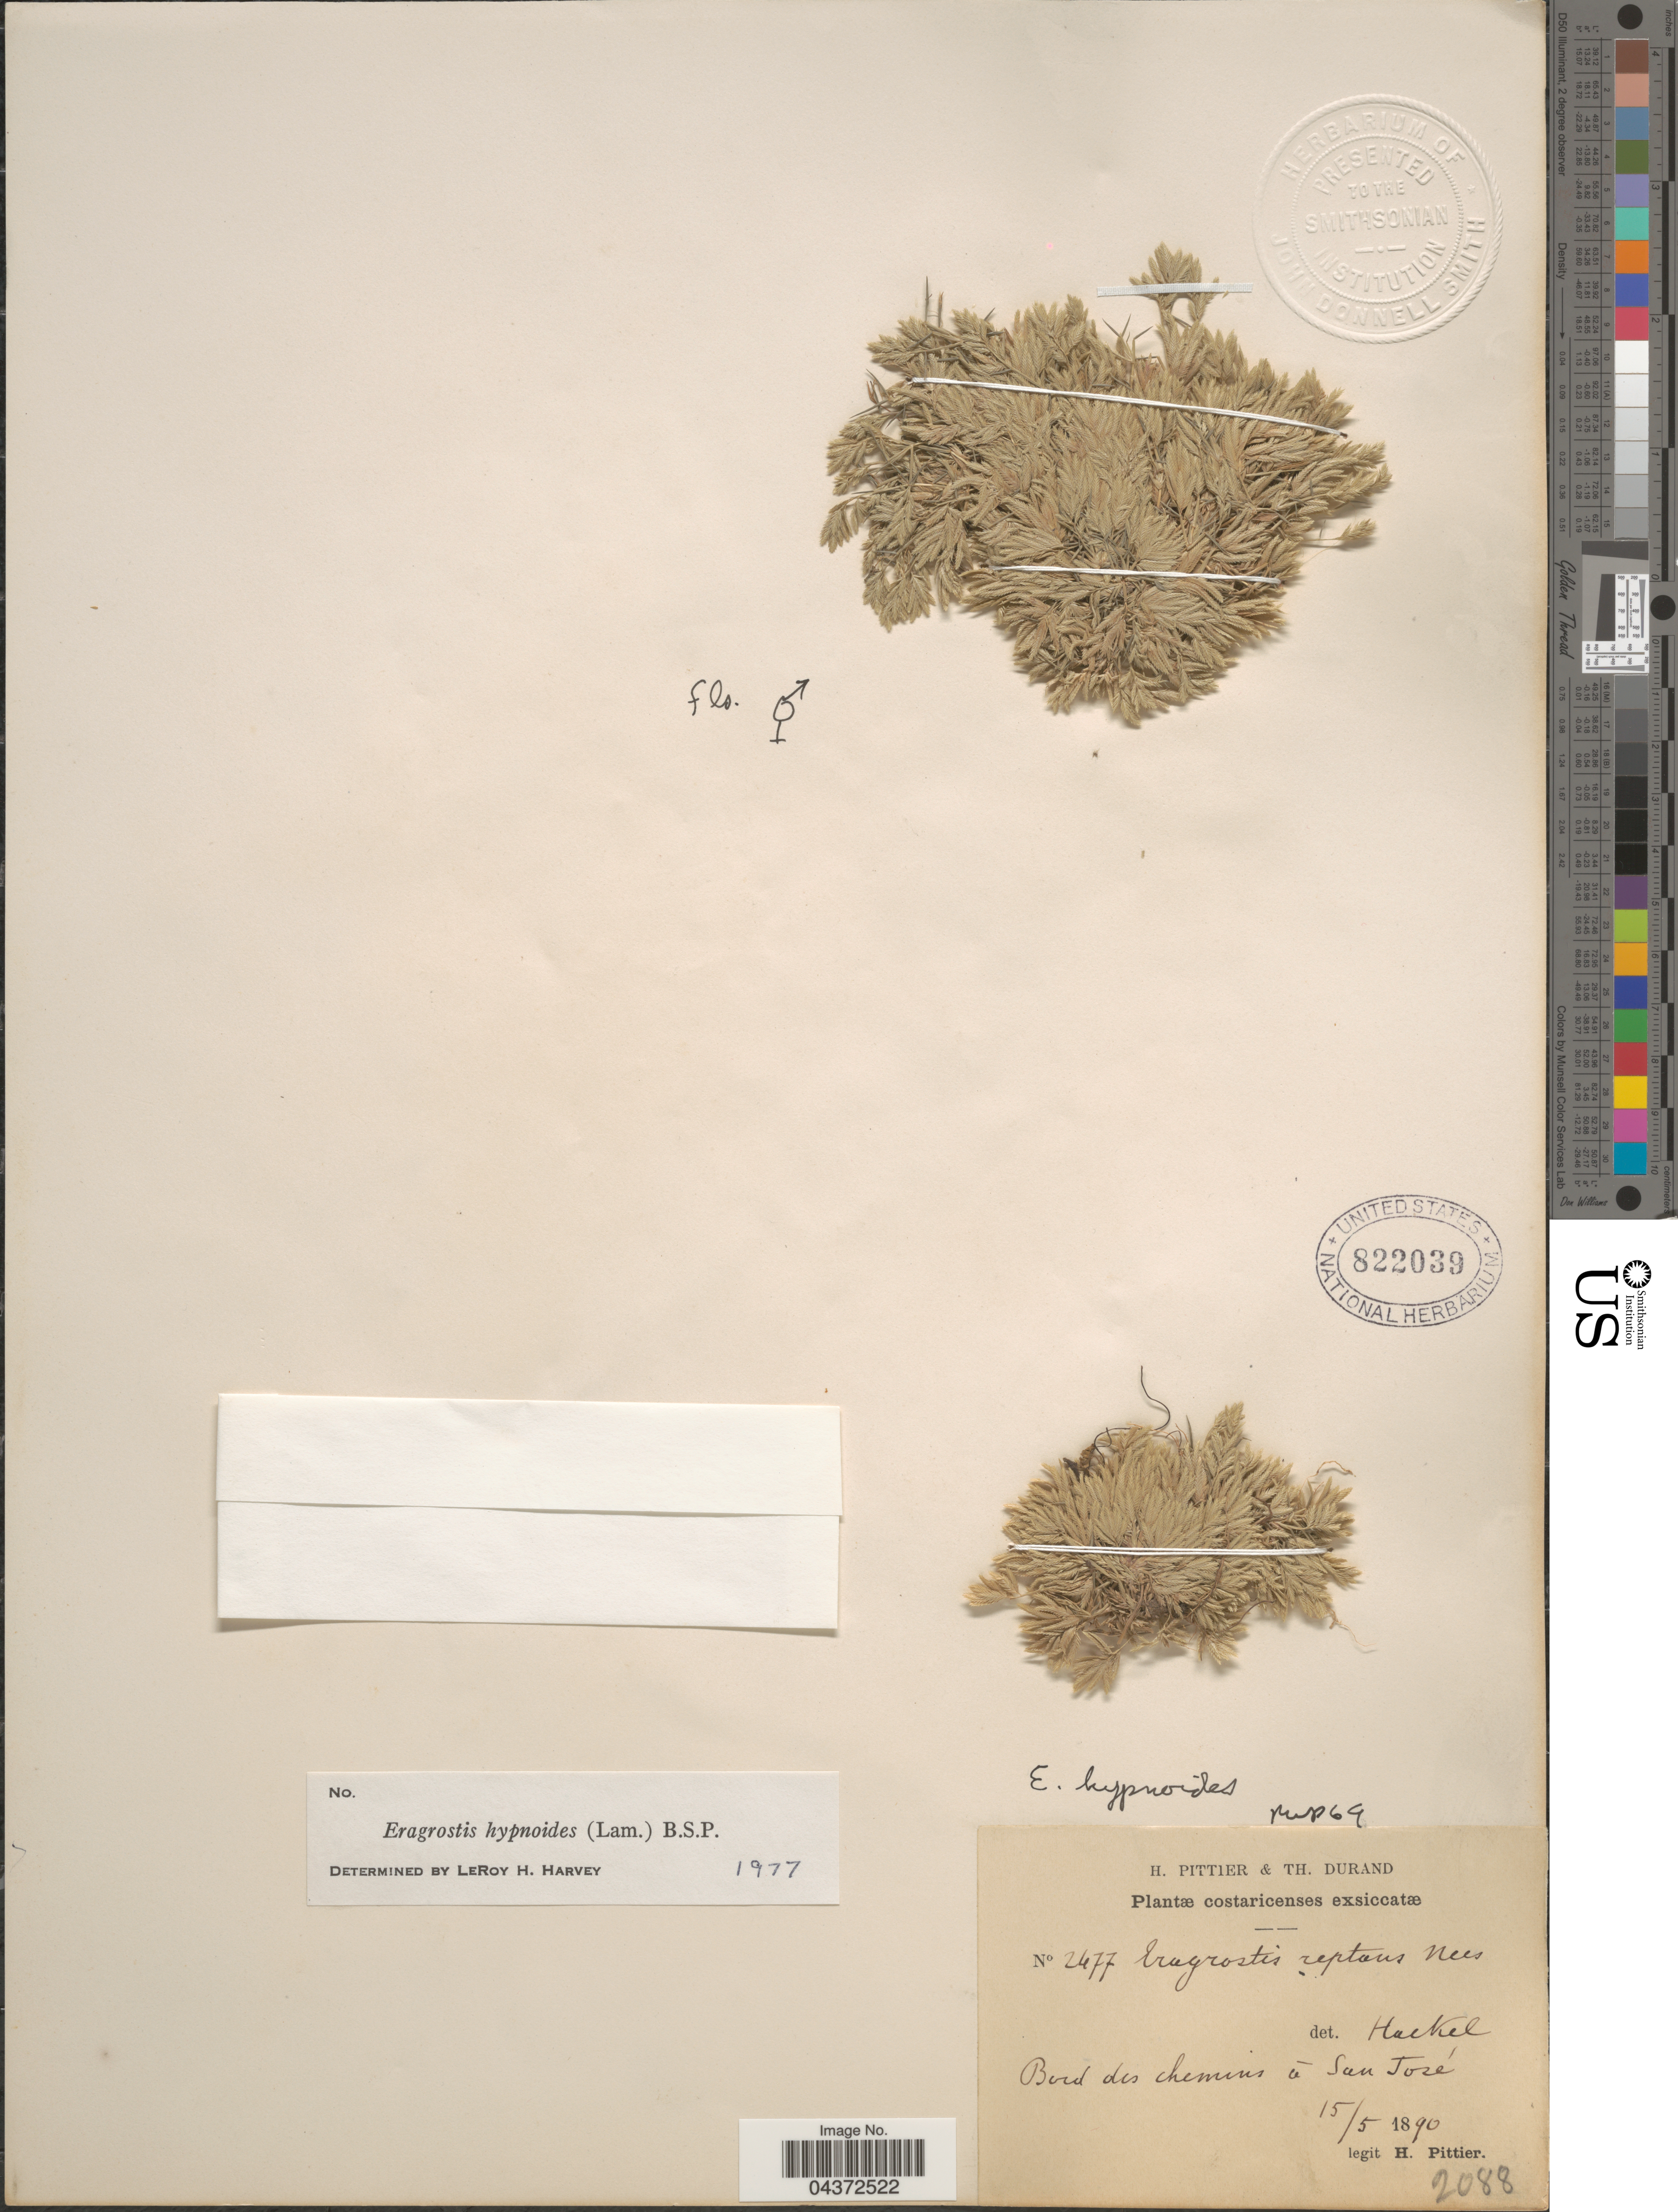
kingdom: Plantae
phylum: Tracheophyta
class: Liliopsida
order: Poales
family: Poaceae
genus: Eragrostis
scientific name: Eragrostis hypnoides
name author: (Lam.) Britton, Stearns & Poggenb.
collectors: H. F. Pittier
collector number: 2477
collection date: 1890-05-15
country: Costa Rica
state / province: San José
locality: Bord des chemins à San José.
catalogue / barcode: US 822039